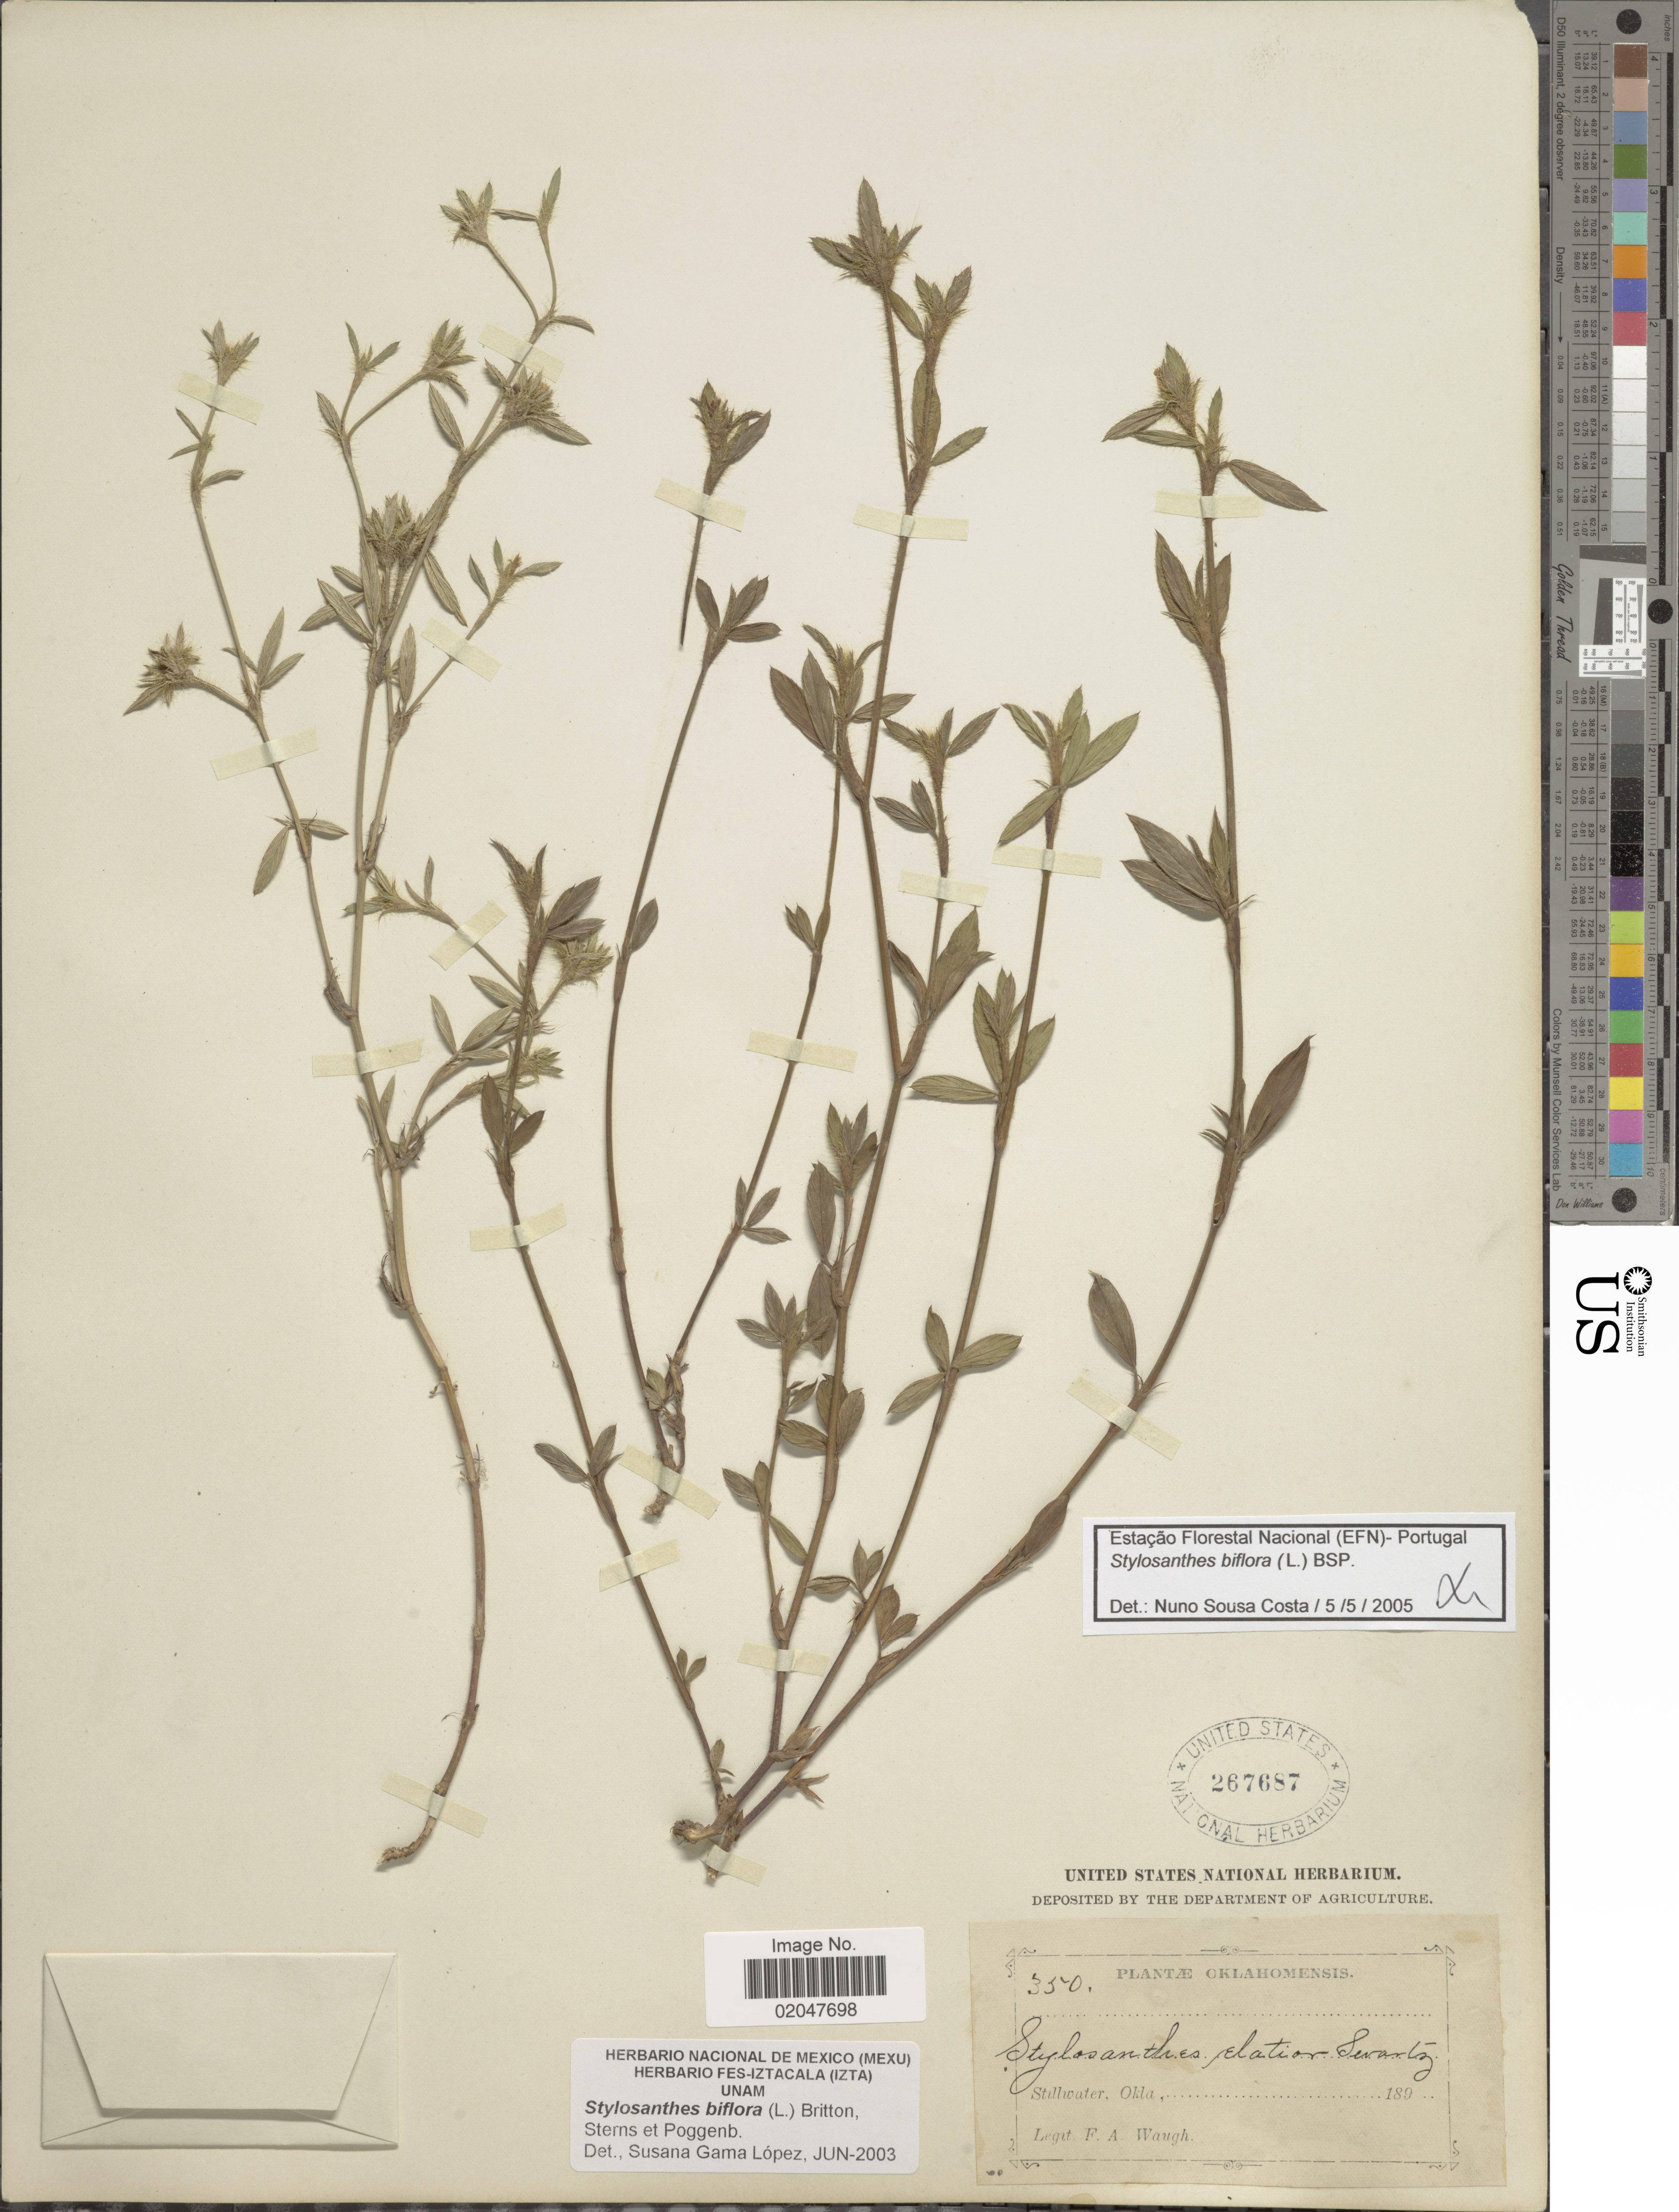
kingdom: Plantae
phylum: Tracheophyta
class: Magnoliopsida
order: Fabales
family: Fabaceae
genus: Stylosanthes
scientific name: Stylosanthes biflora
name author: (L.) Britton et al.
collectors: F. Waugh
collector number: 350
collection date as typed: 189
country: United States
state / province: Oklahoma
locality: Stillwater, Okla.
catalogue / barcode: US 267687